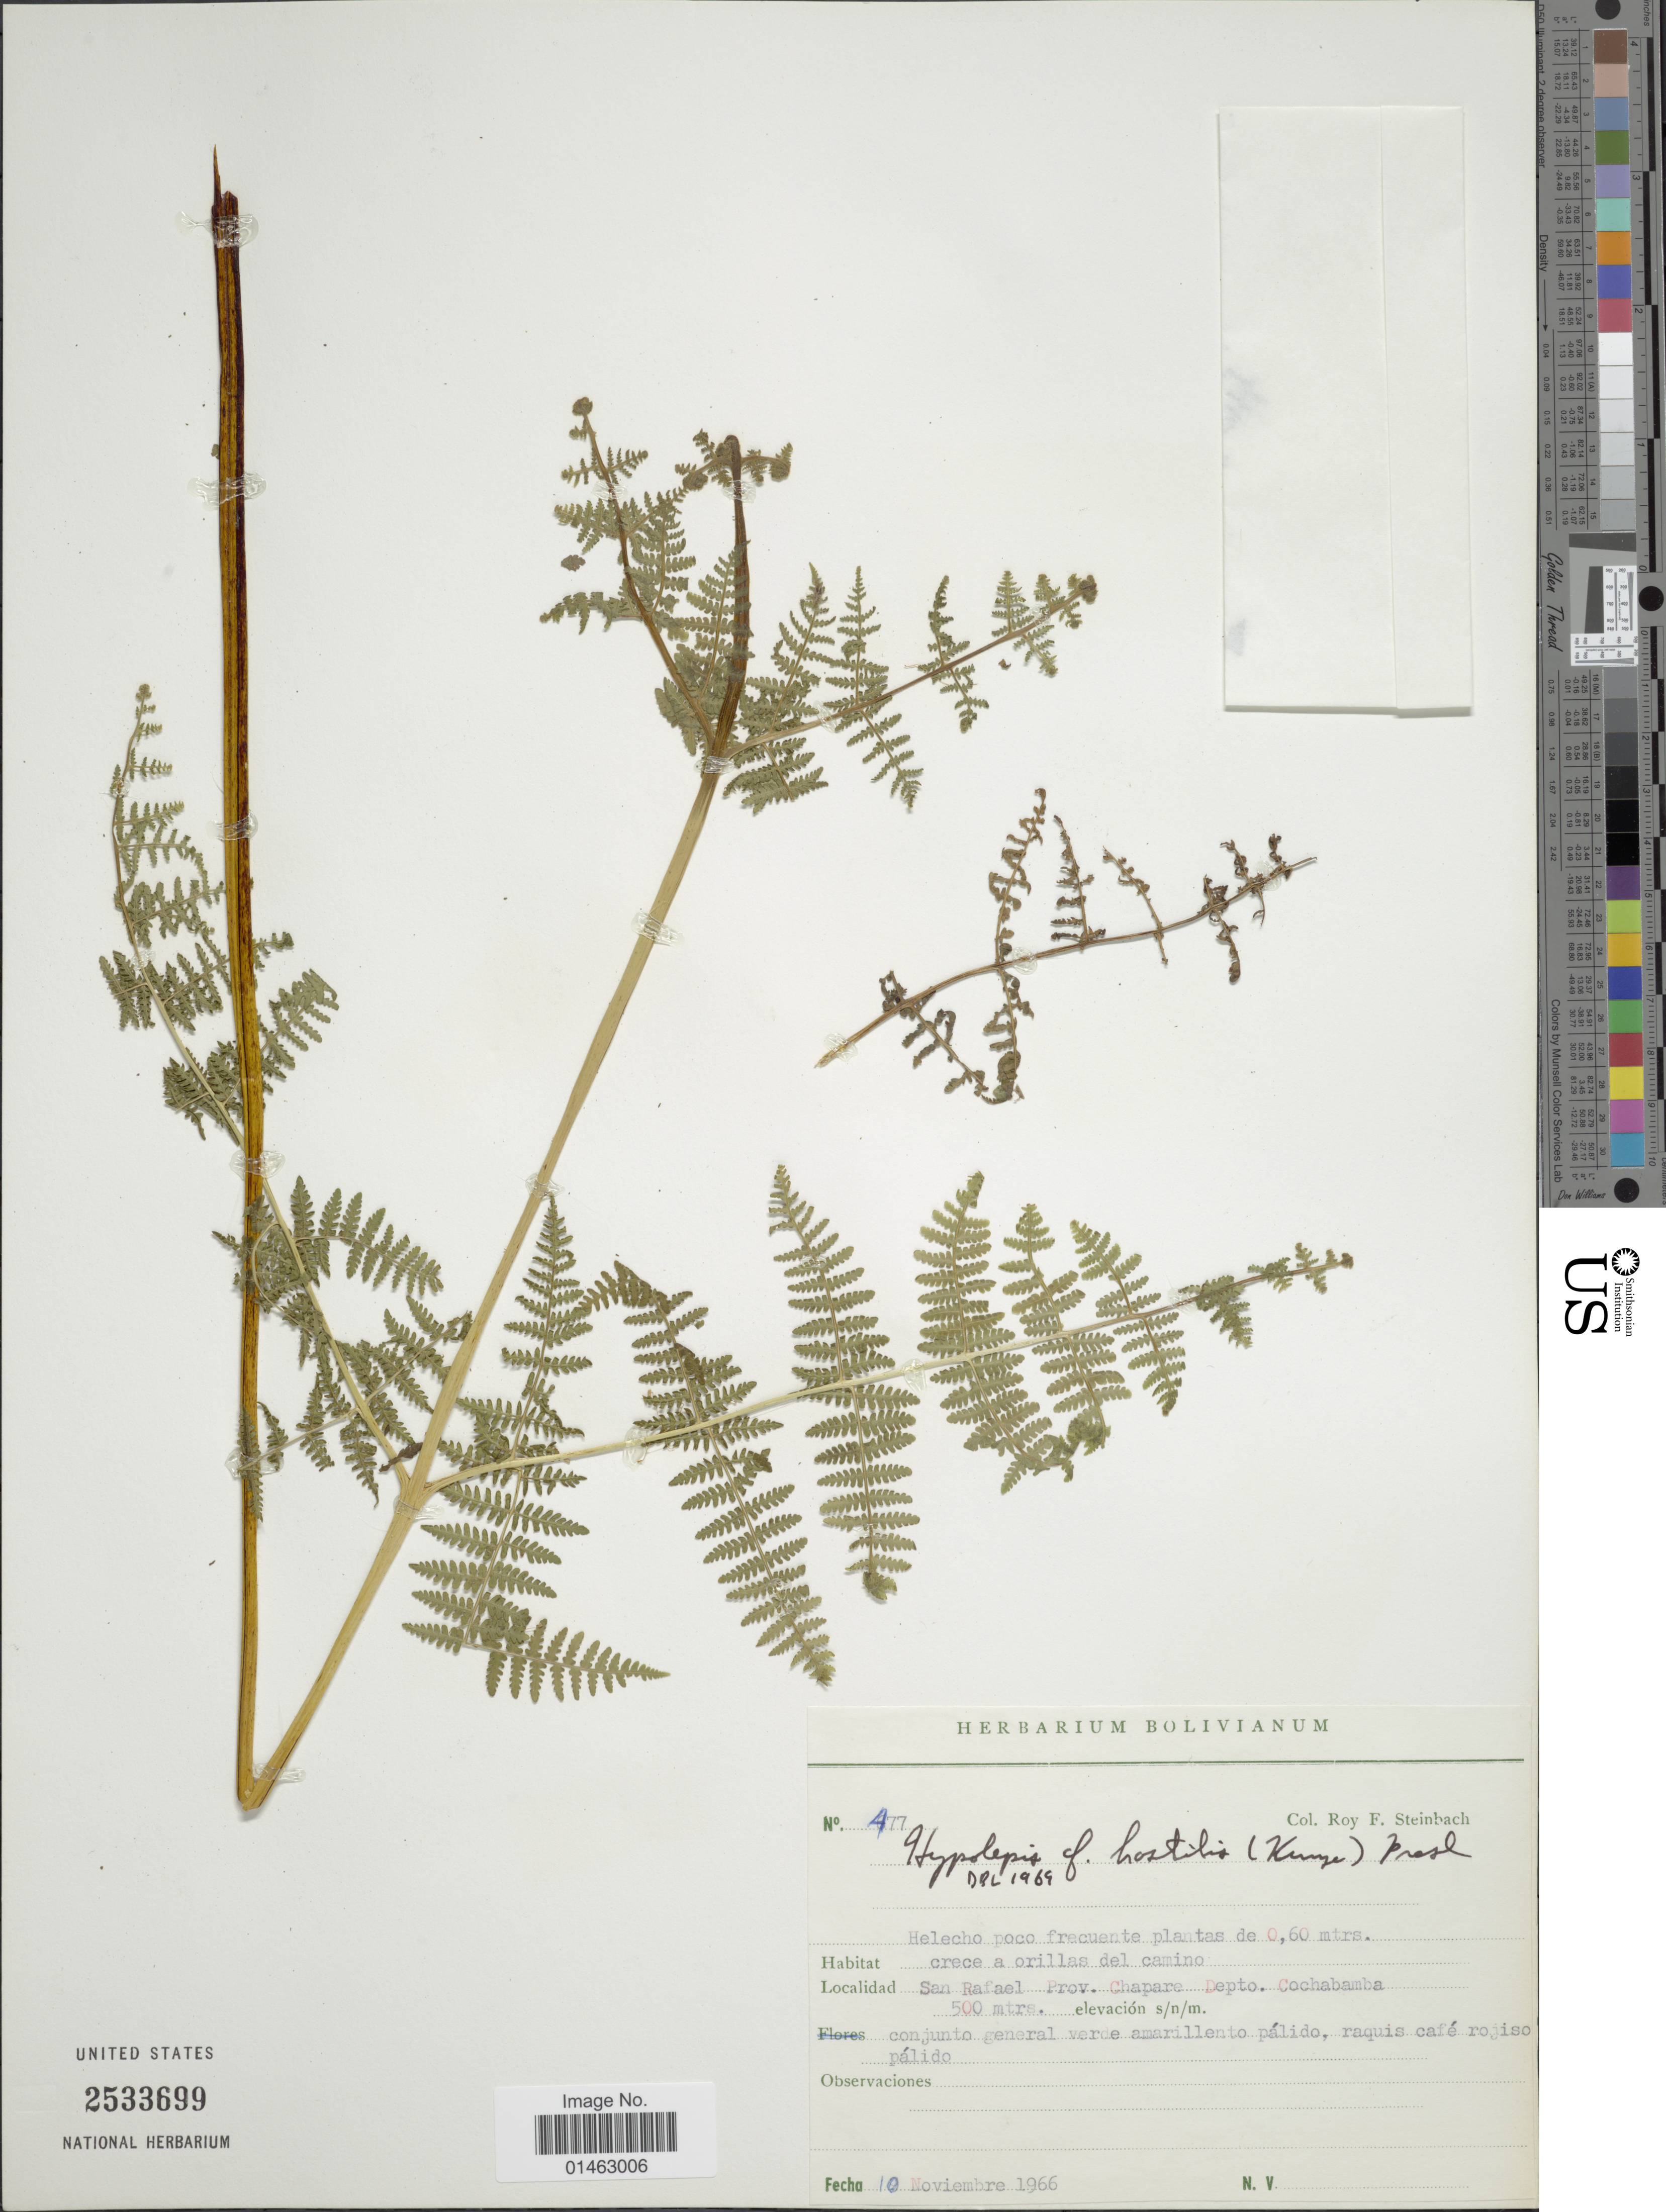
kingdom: Plantae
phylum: Tracheophyta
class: Polypodiopsida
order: Polypodiales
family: Dennstaedtiaceae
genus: Hypolepis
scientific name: Hypolepis hostilis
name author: (Kunze) C. Presl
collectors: R. F. Steinbach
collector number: A77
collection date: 1966-11-10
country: Bolivia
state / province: Cochabamba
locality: San Rafael, Prov. Chapare Depto Cochabamba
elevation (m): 500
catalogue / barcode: US 2533699